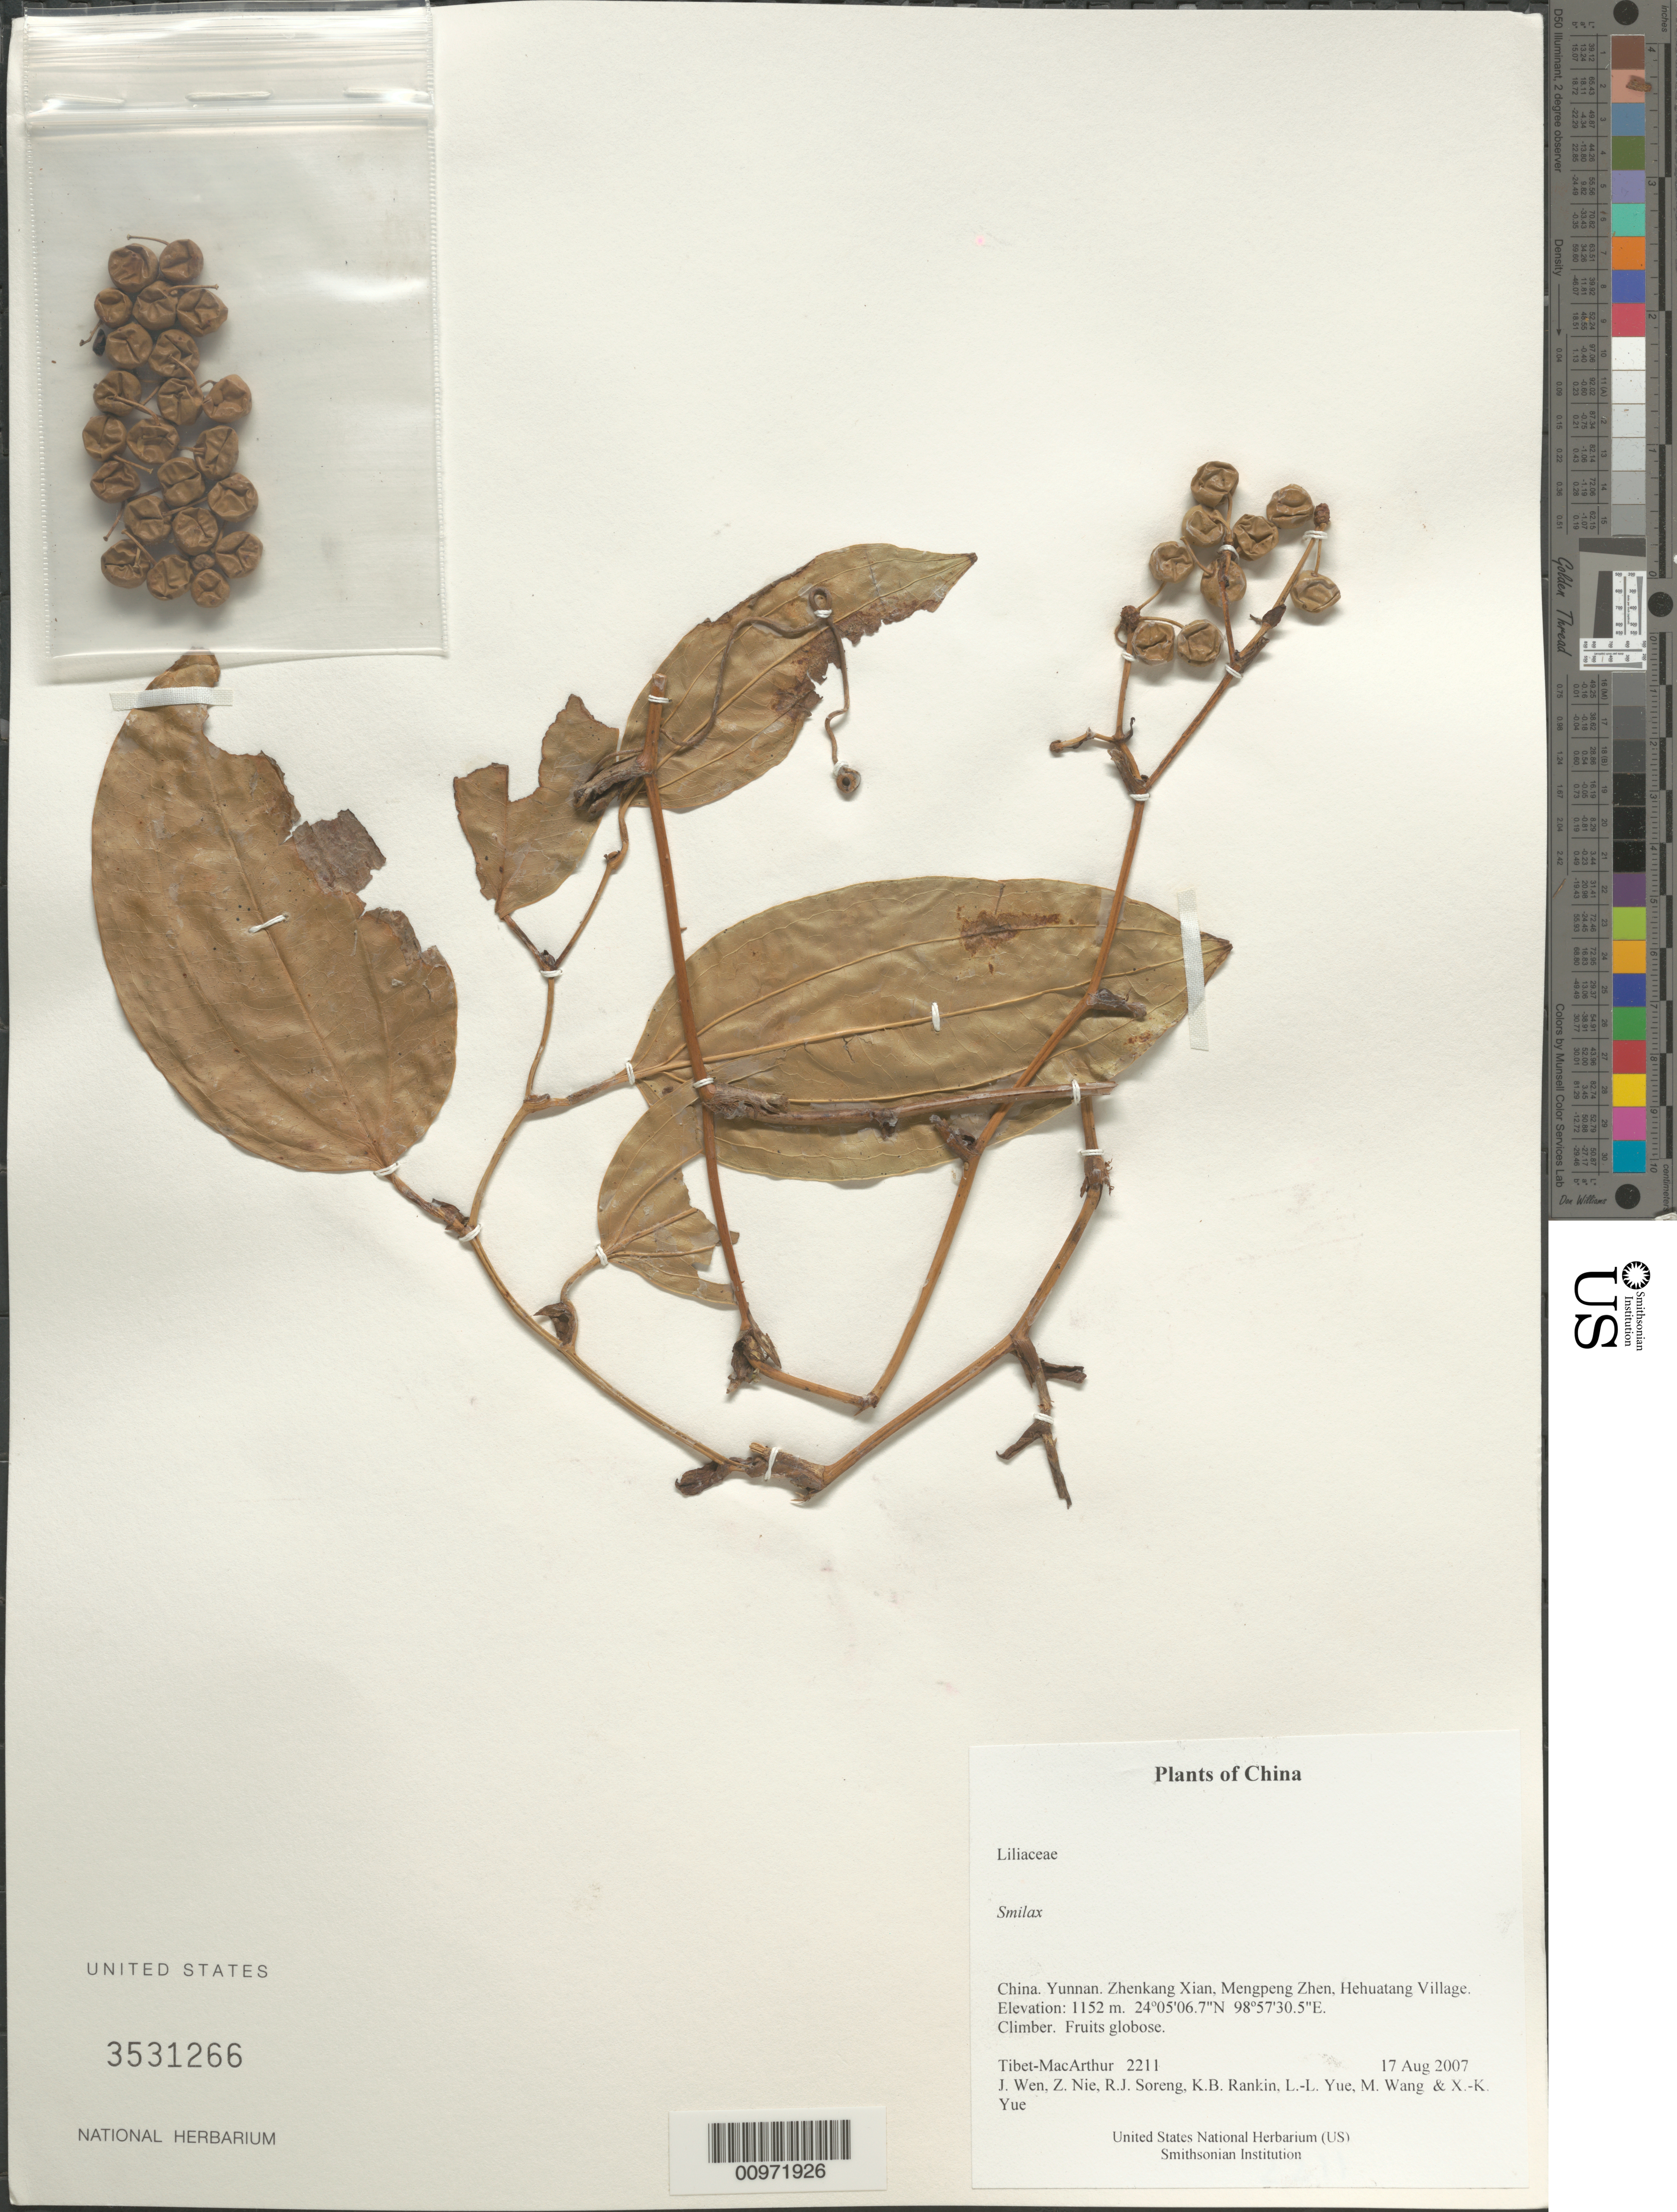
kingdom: Plantae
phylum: Tracheophyta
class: Liliopsida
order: Liliales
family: Smilacaceae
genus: Smilax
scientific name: Smilax sp.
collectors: Tibet-MacArthur, J. Wen, Z. Nie, R. J. Soreng, K. Rankin, L. Yue, M. Wang & X. Yue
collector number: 2211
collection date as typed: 17 Aug 2007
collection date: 2007-08-17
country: China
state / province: Yunnan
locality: Zhenkang Xian, Mengpeng Zhen, Hehuatang Village.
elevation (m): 1152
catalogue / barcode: US 3531266